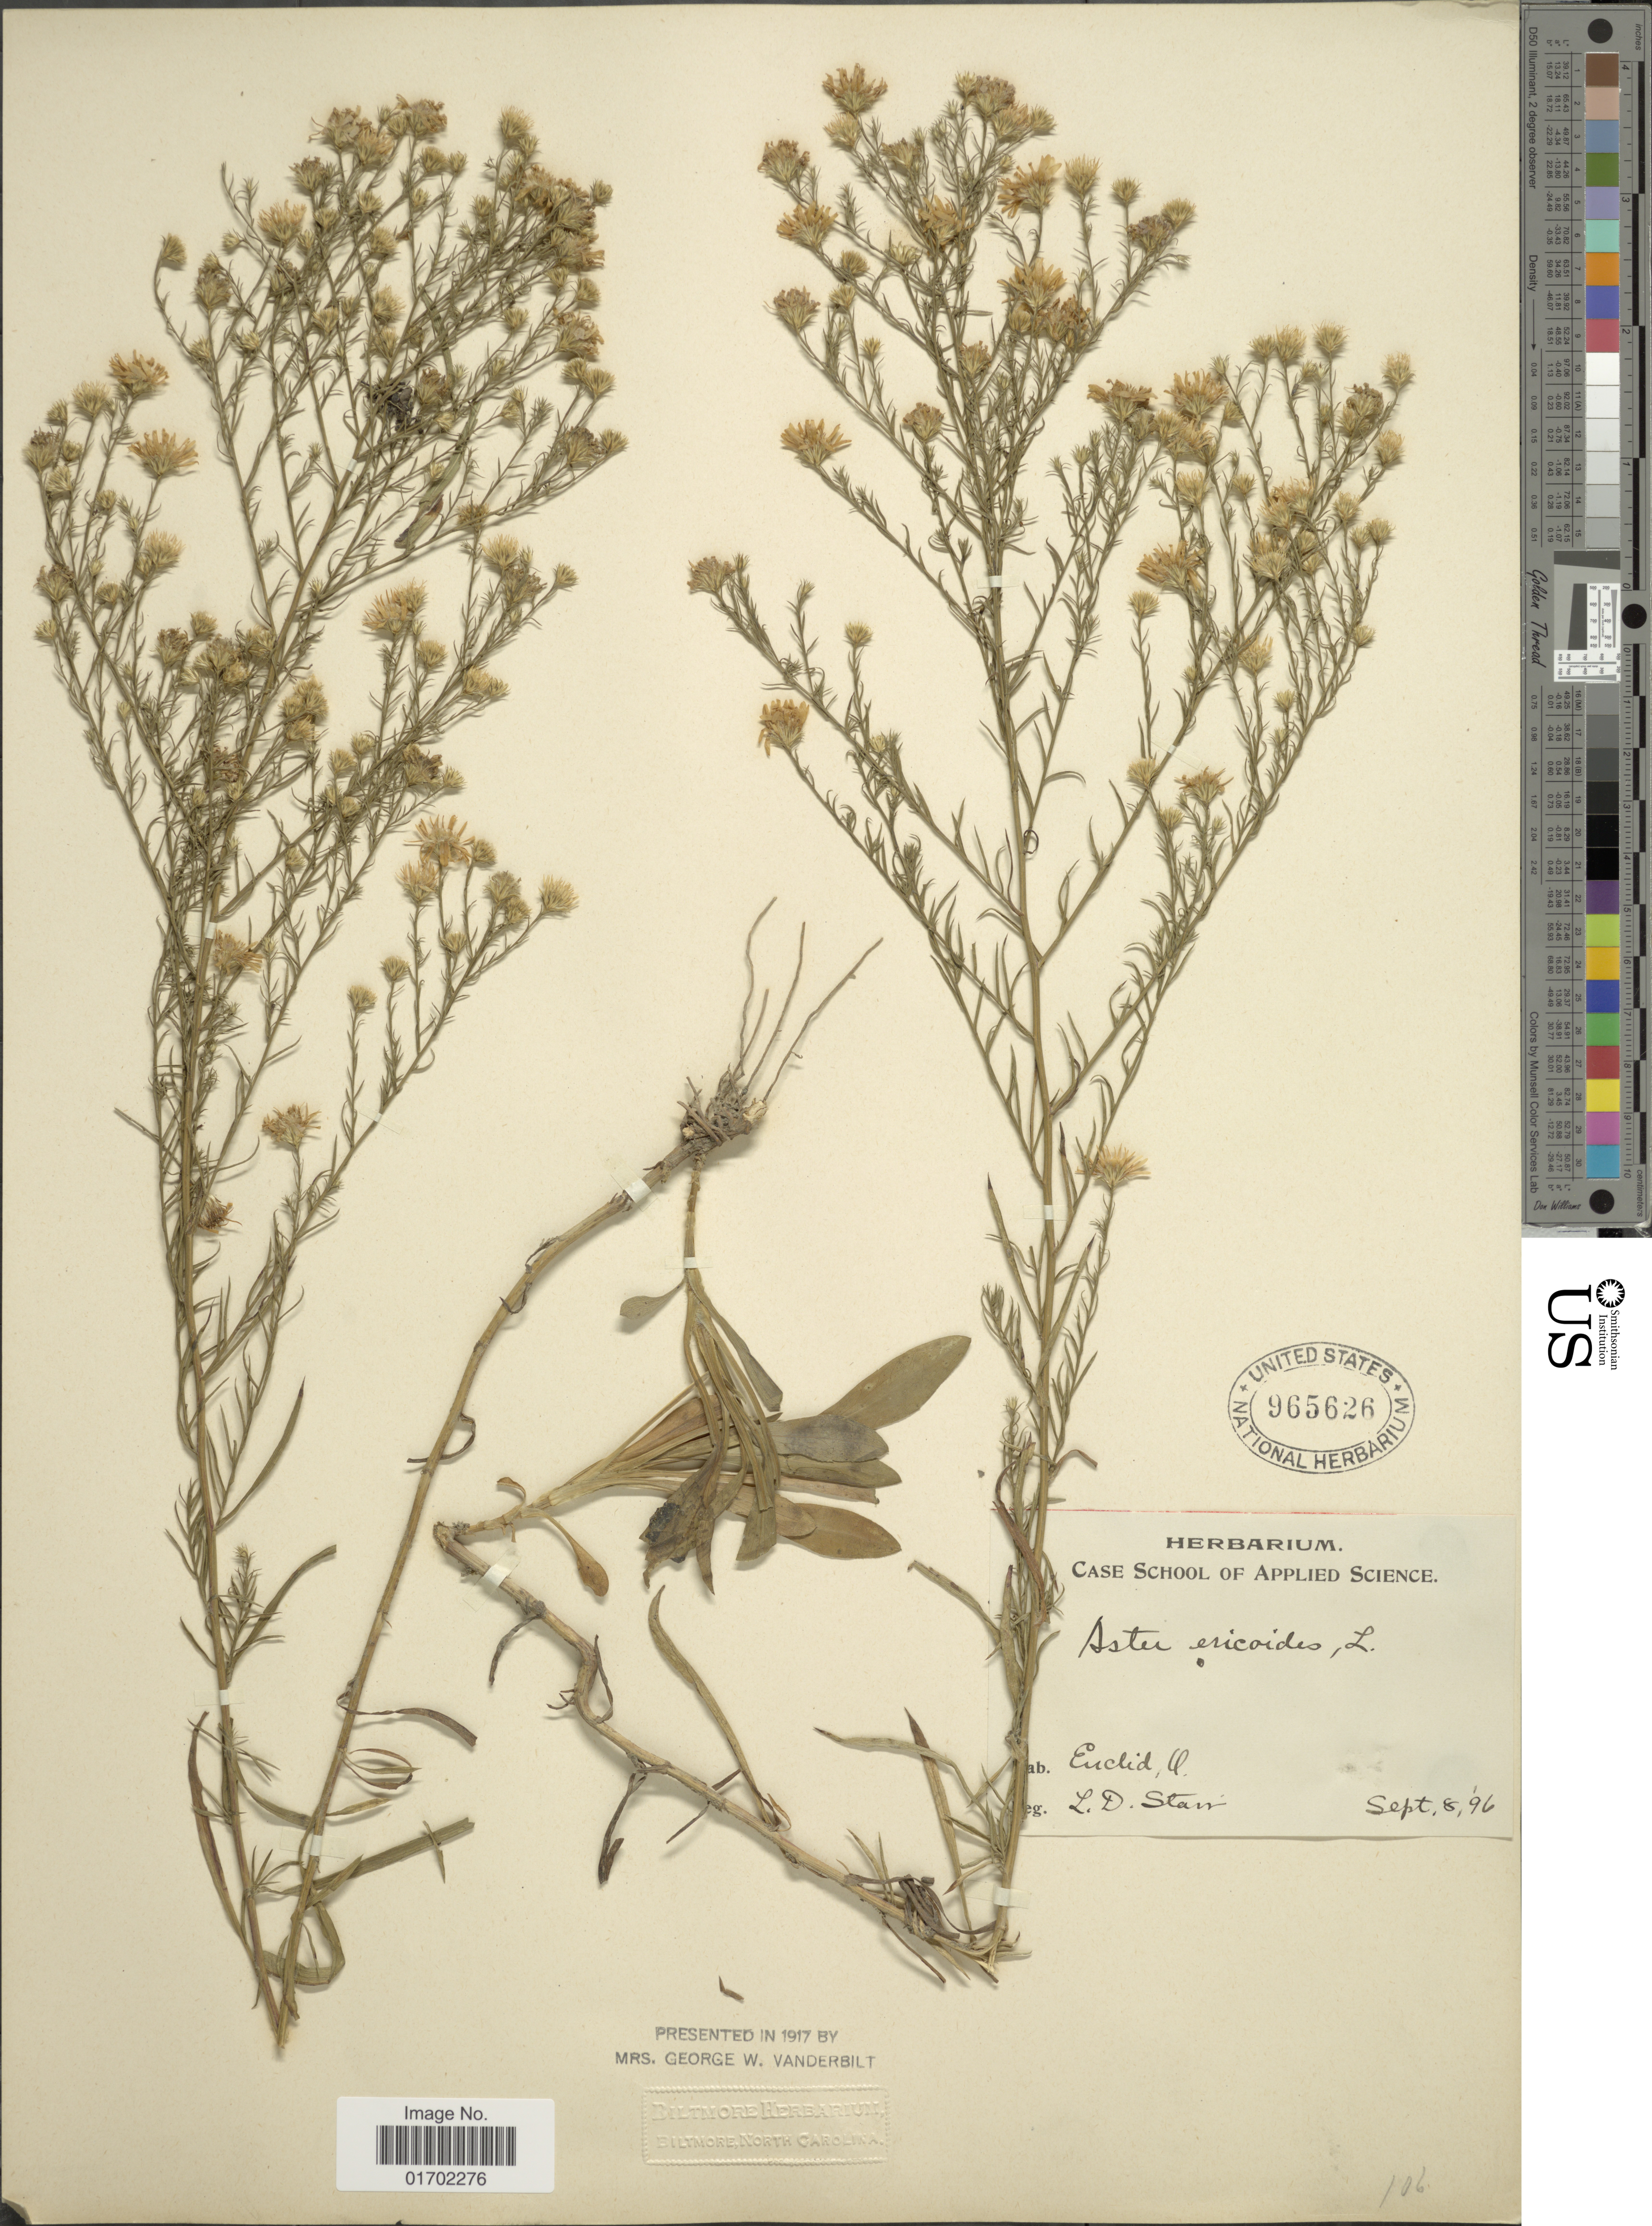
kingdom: Plantae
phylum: Tracheophyta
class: Magnoliopsida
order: Asterales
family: Asteraceae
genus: Symphyotrichum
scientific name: Symphyotrichum pilosum var. pilosum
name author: (Willd.) G.L. Nesom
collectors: L. Stair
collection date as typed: Transcribed d/m/y: 8/9/96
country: United States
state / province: Ohio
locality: Euclid, O.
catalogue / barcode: US 965626